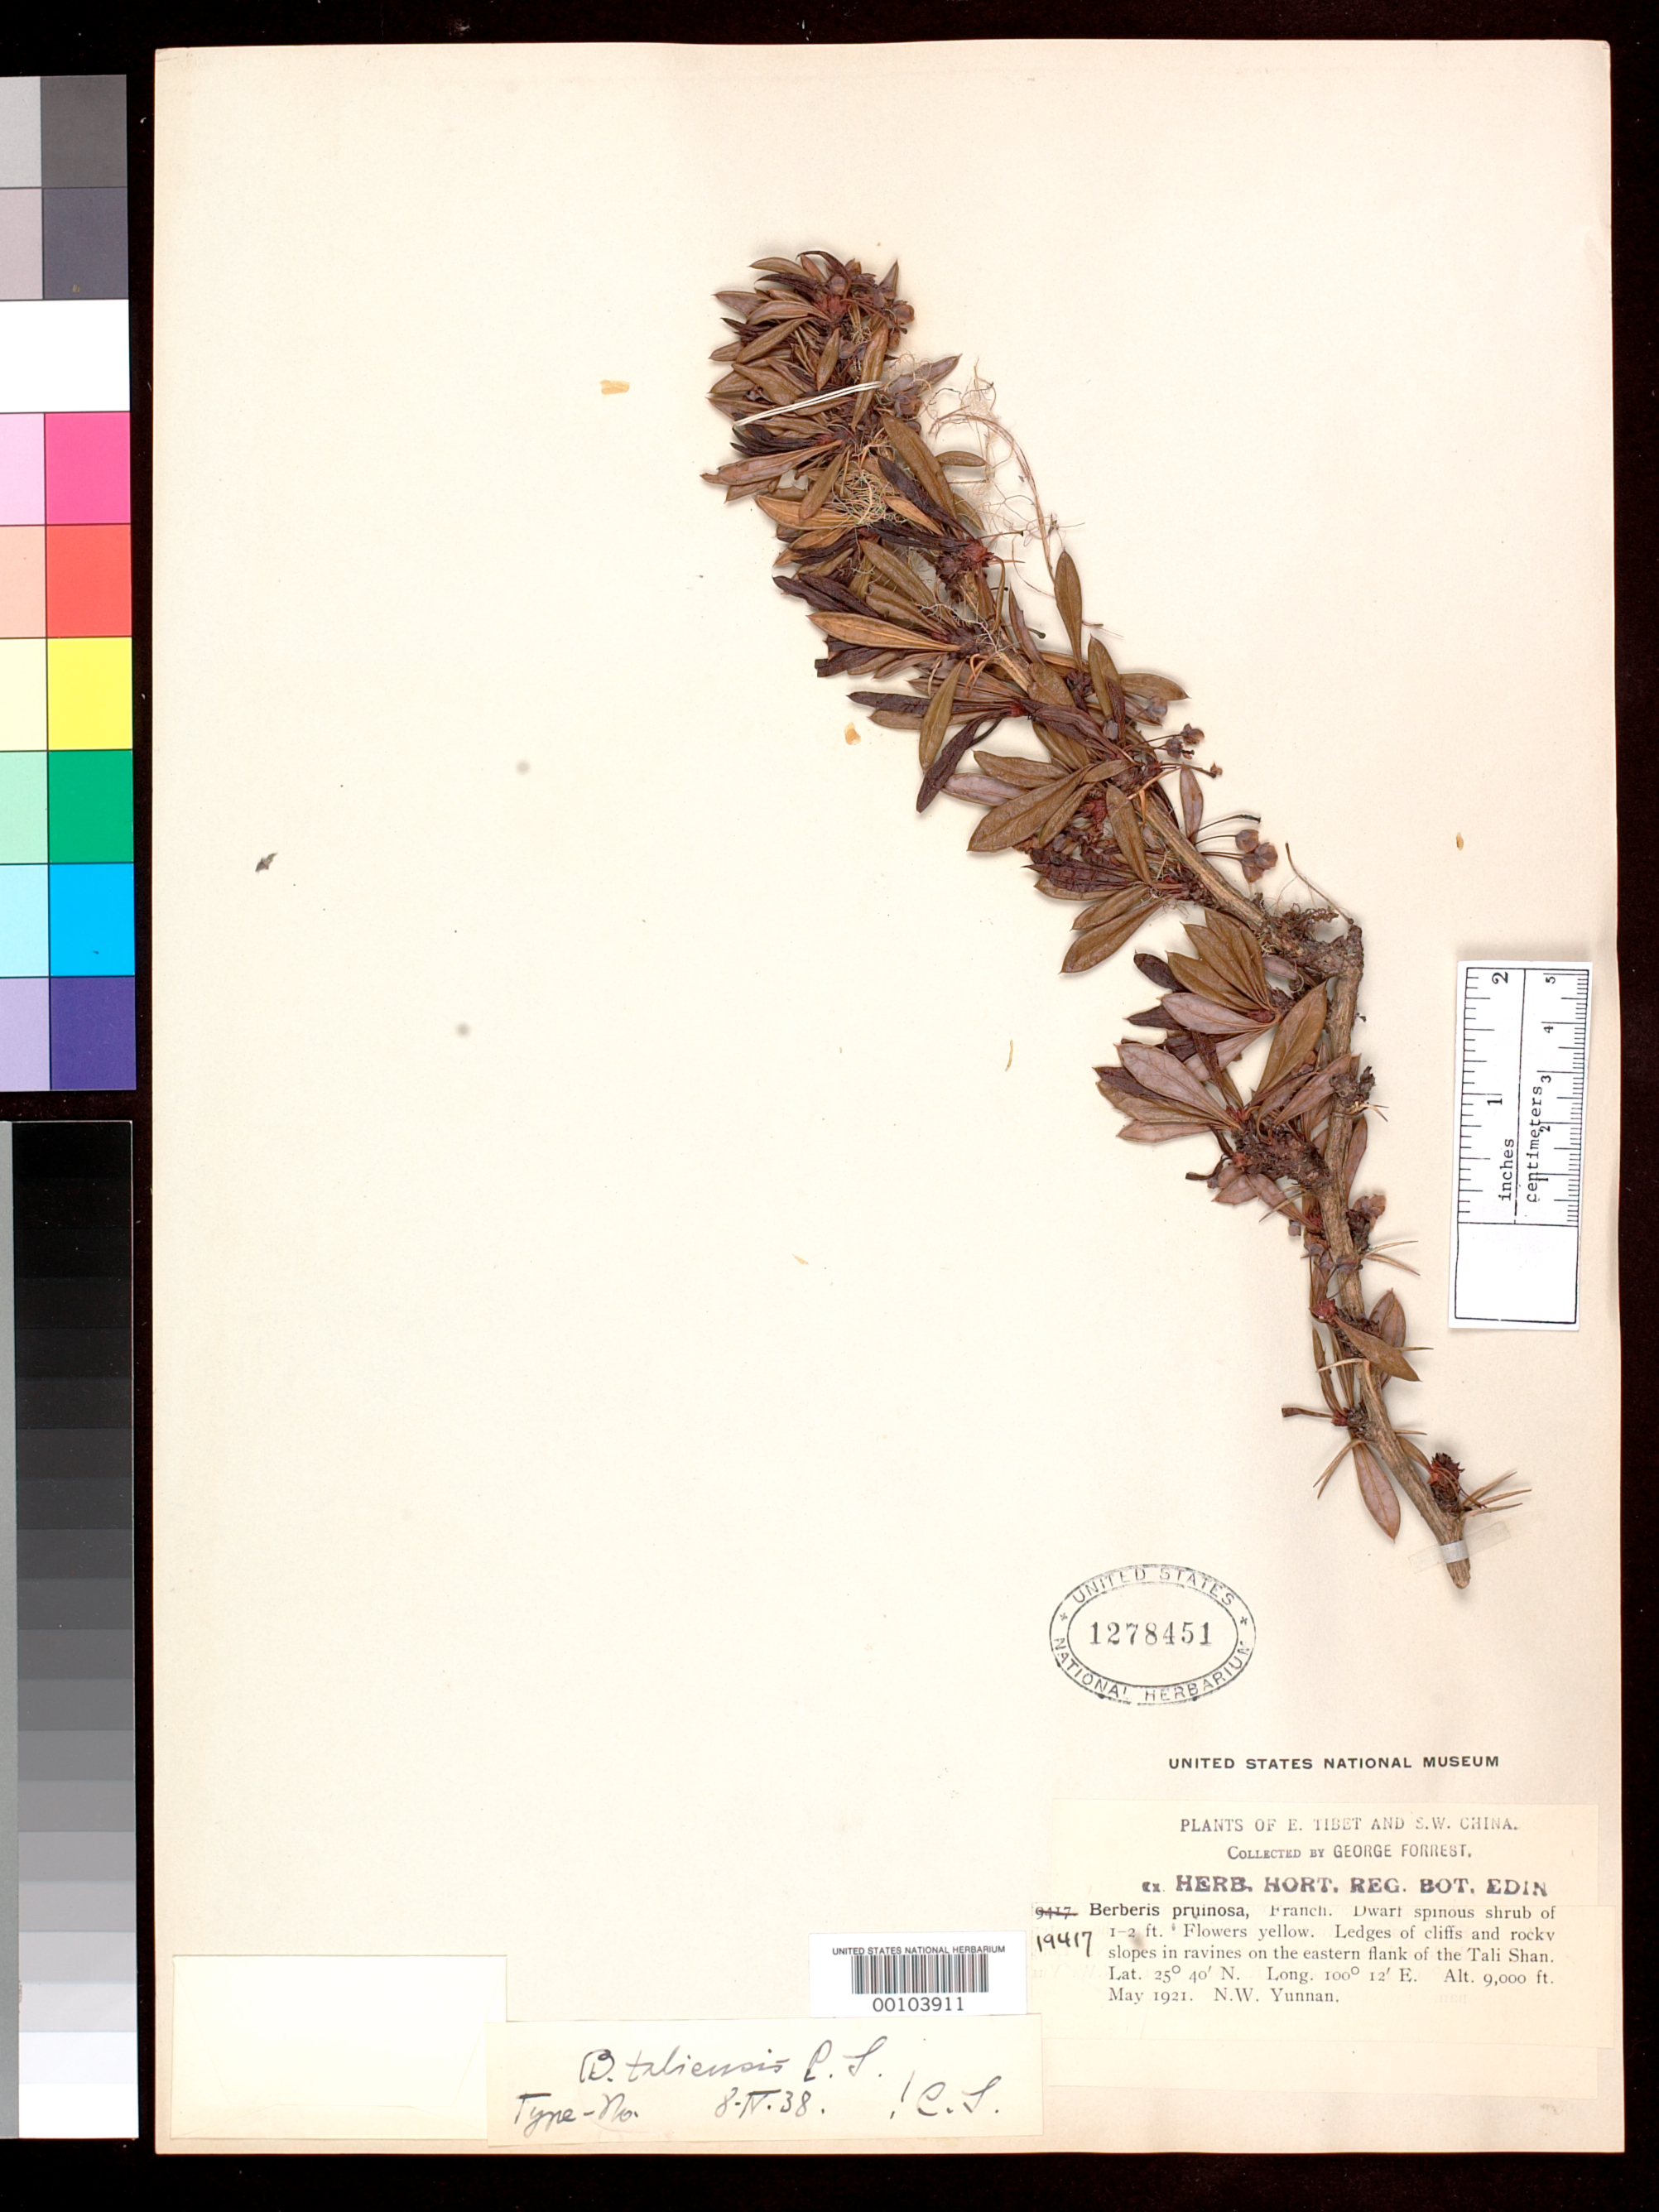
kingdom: Plantae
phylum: Tracheophyta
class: Magnoliopsida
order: Ranunculales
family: Berberidaceae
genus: Berberis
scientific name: Berberis taliensis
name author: C.K. Schneid.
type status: Isosyntype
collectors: G. Forrest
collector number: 19417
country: China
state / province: Yunnan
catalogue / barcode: US 1278451